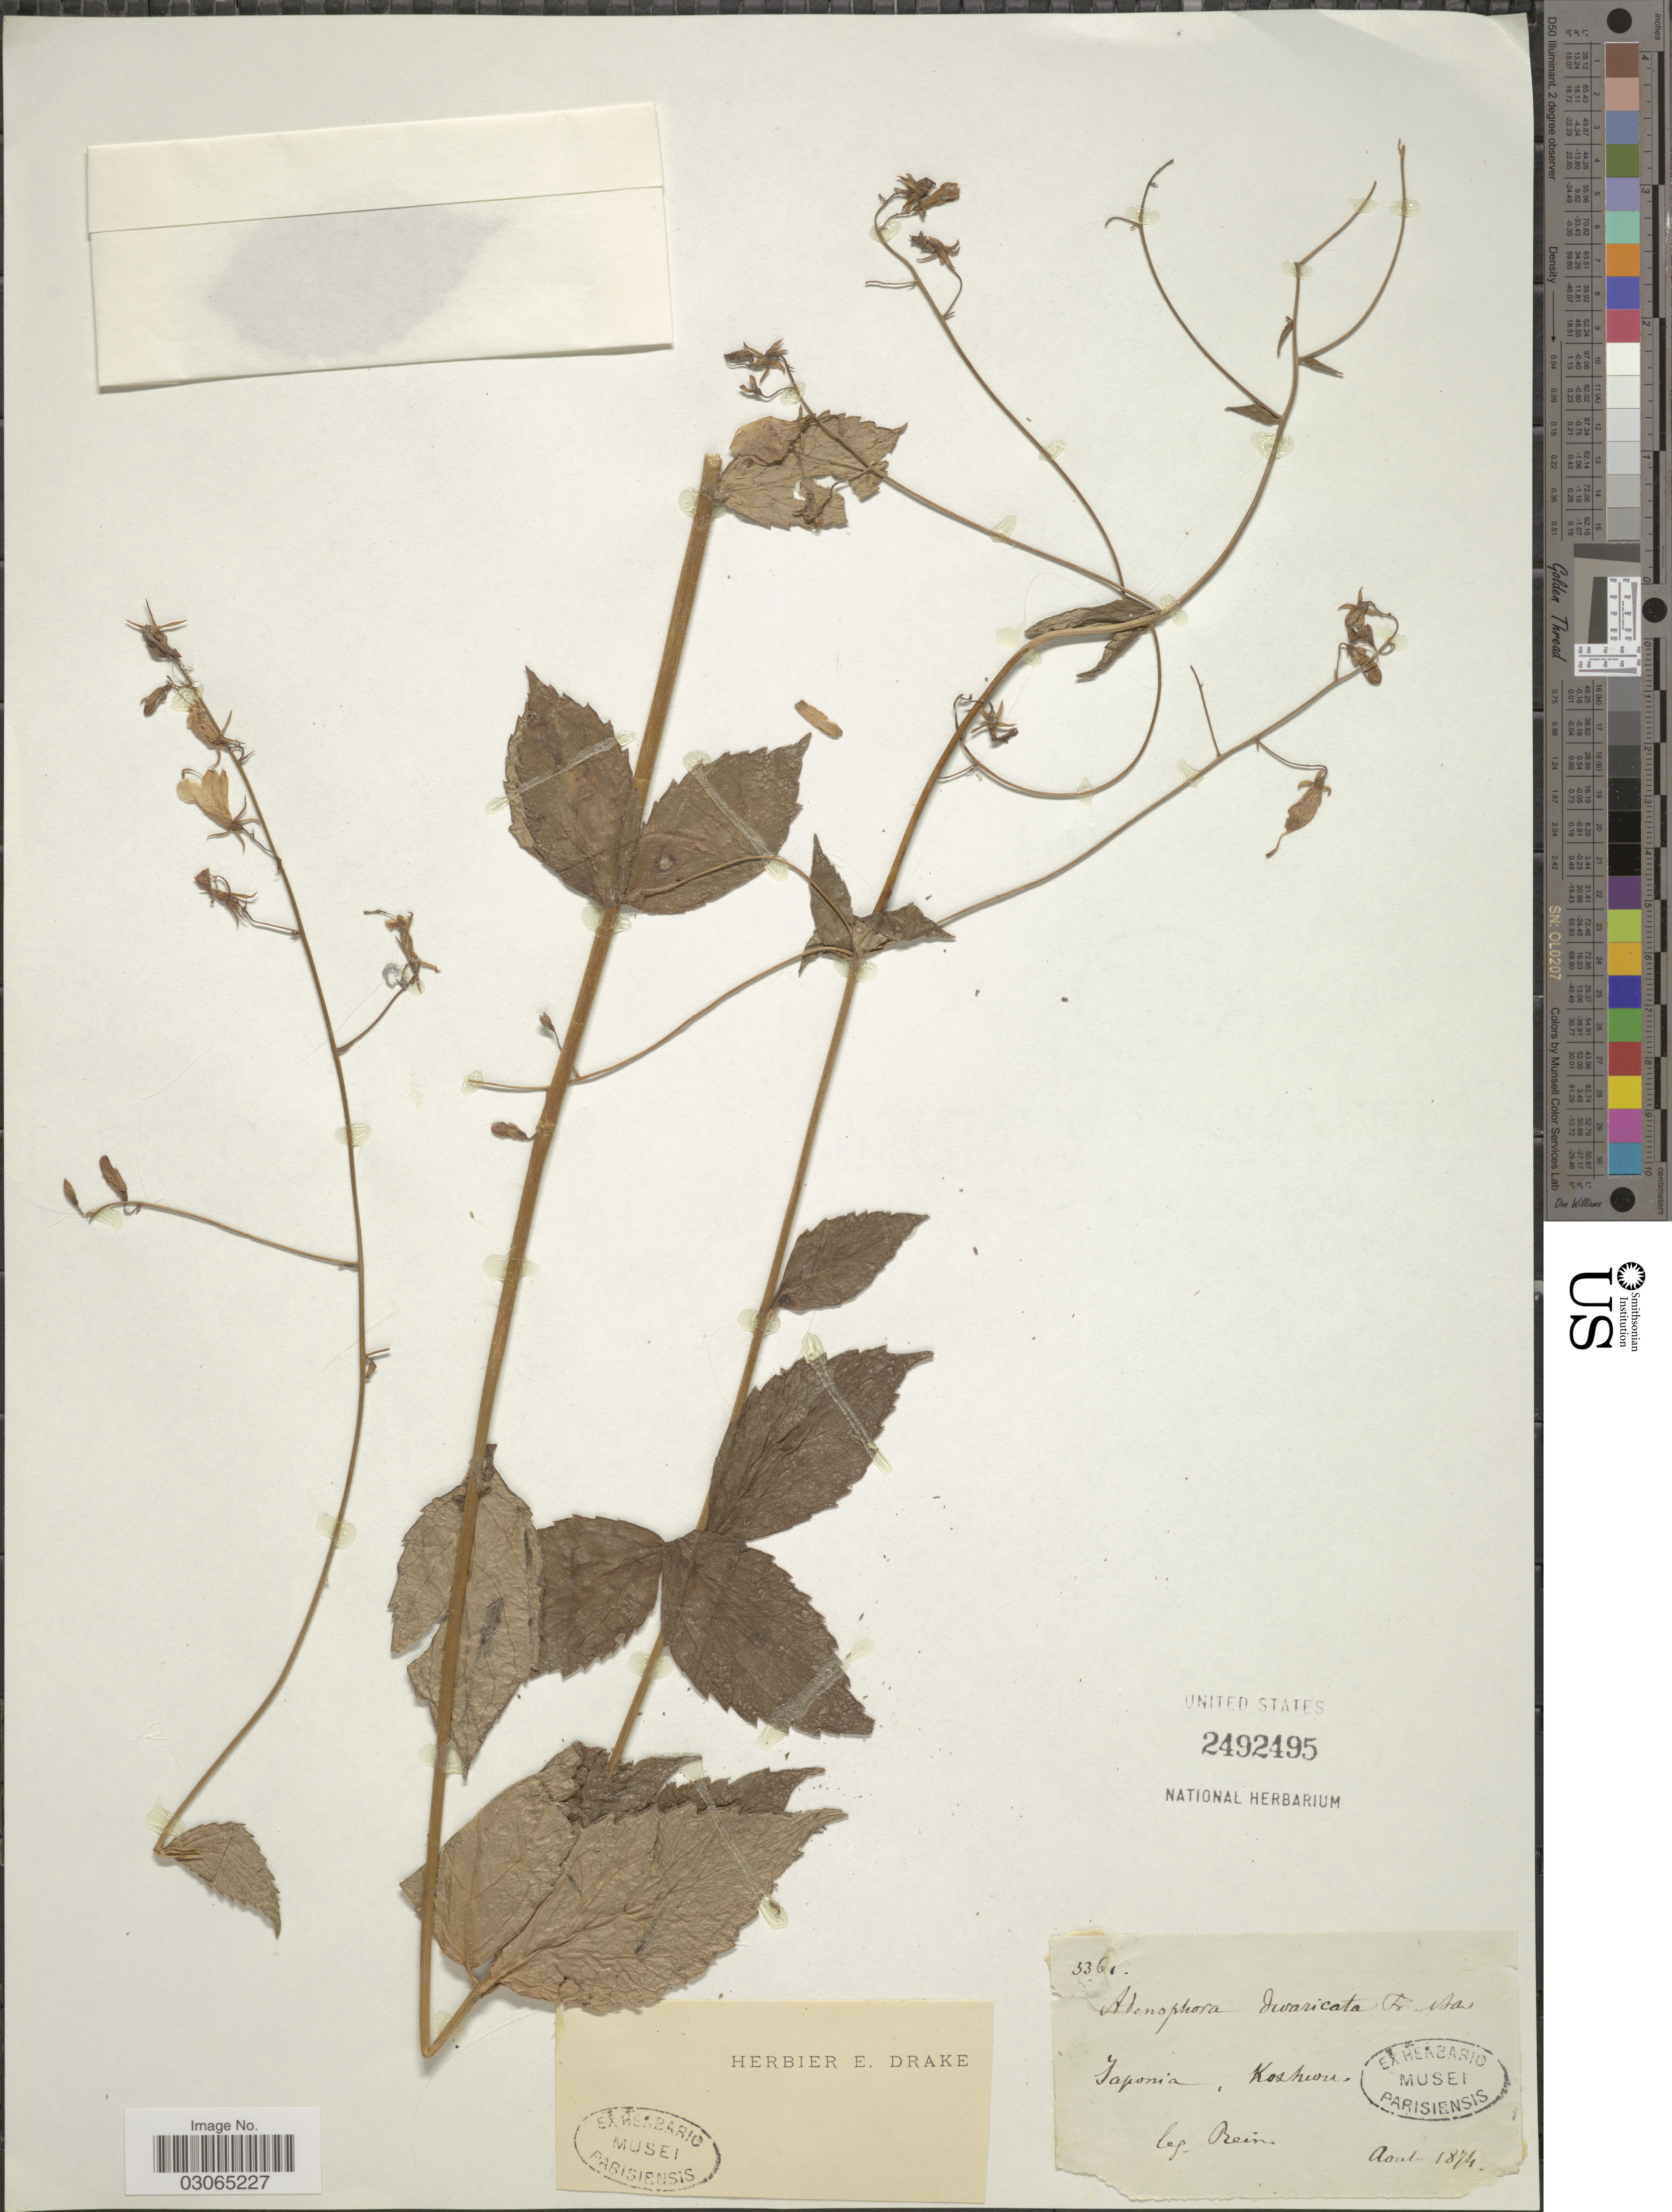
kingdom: Plantae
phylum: Tracheophyta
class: Magnoliopsida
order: Asterales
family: Campanulaceae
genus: Adenophora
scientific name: Adenophora divaricata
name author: Franch. & Sav.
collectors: Rein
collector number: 3361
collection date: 1874-08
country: Japan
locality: Koshwu.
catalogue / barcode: US 2492495